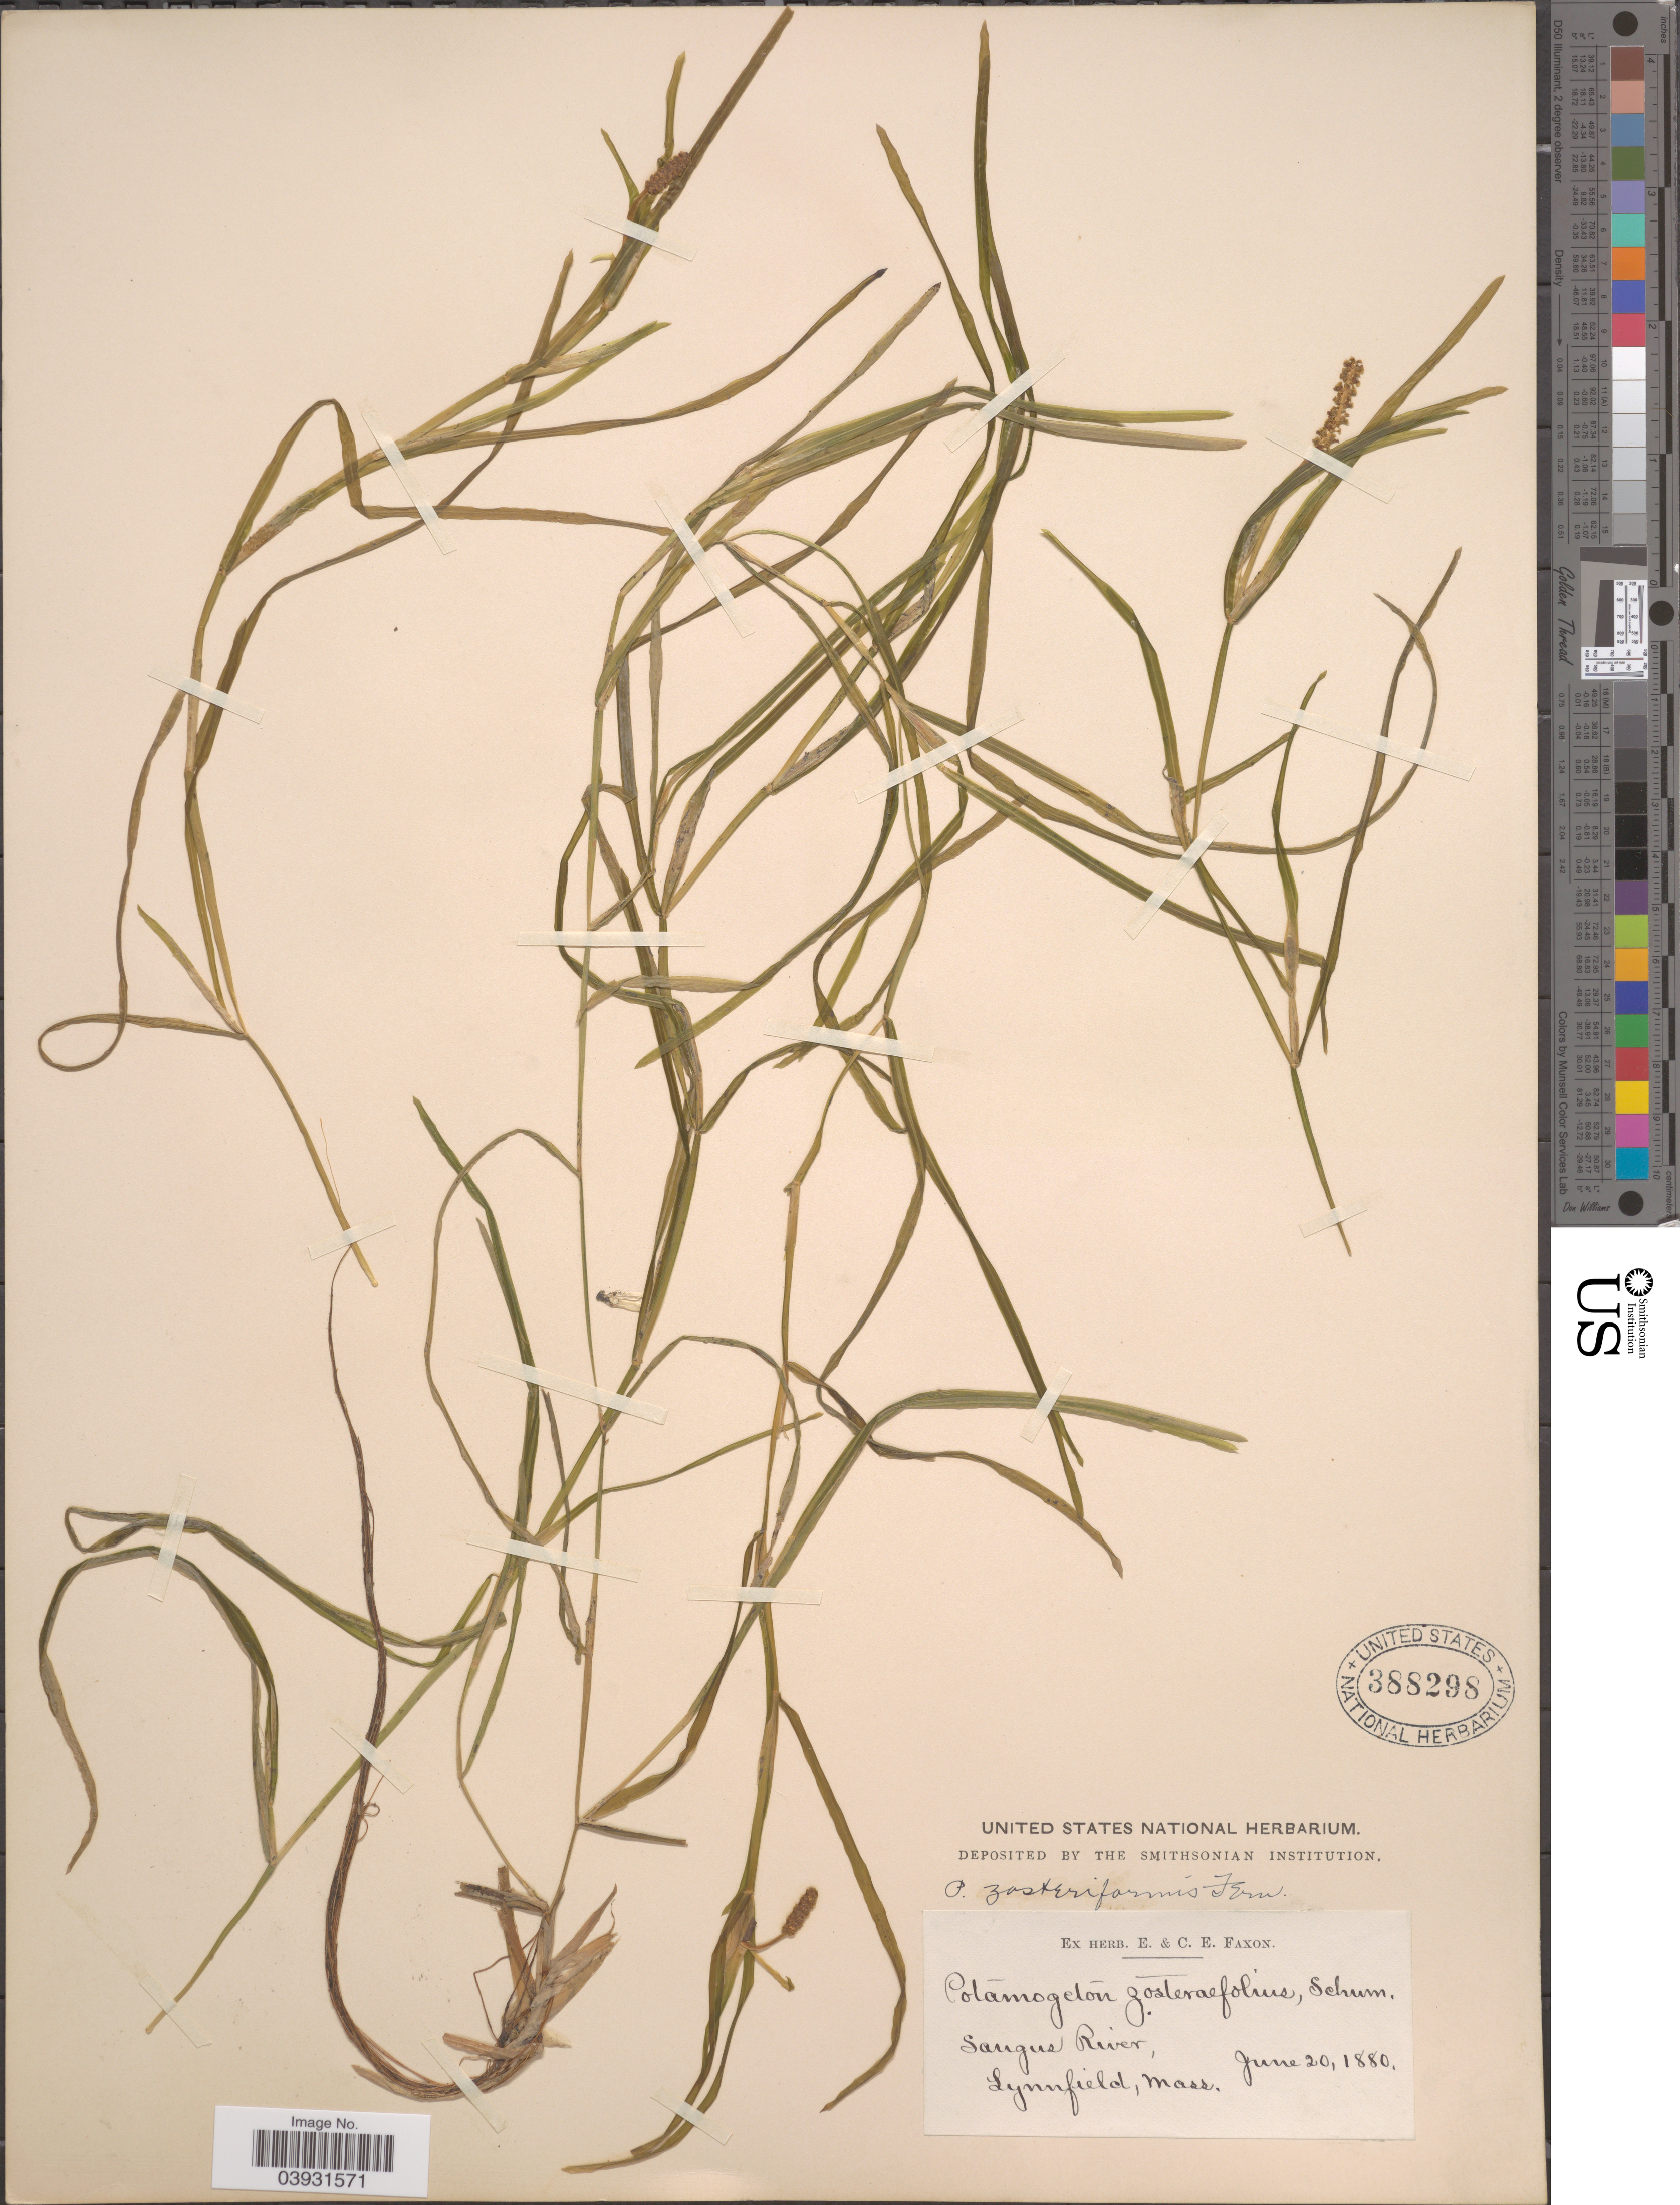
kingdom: Plantae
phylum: Tracheophyta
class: Liliopsida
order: Alismatales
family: Potamogetonaceae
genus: Potamogeton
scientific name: Potamogeton zosterifolius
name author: Schumach.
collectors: ex herb. E. & C.E. Faxon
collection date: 1880-06-20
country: United States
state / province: Massachusetts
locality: Sangus River, Lynnfield.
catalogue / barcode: US 388298